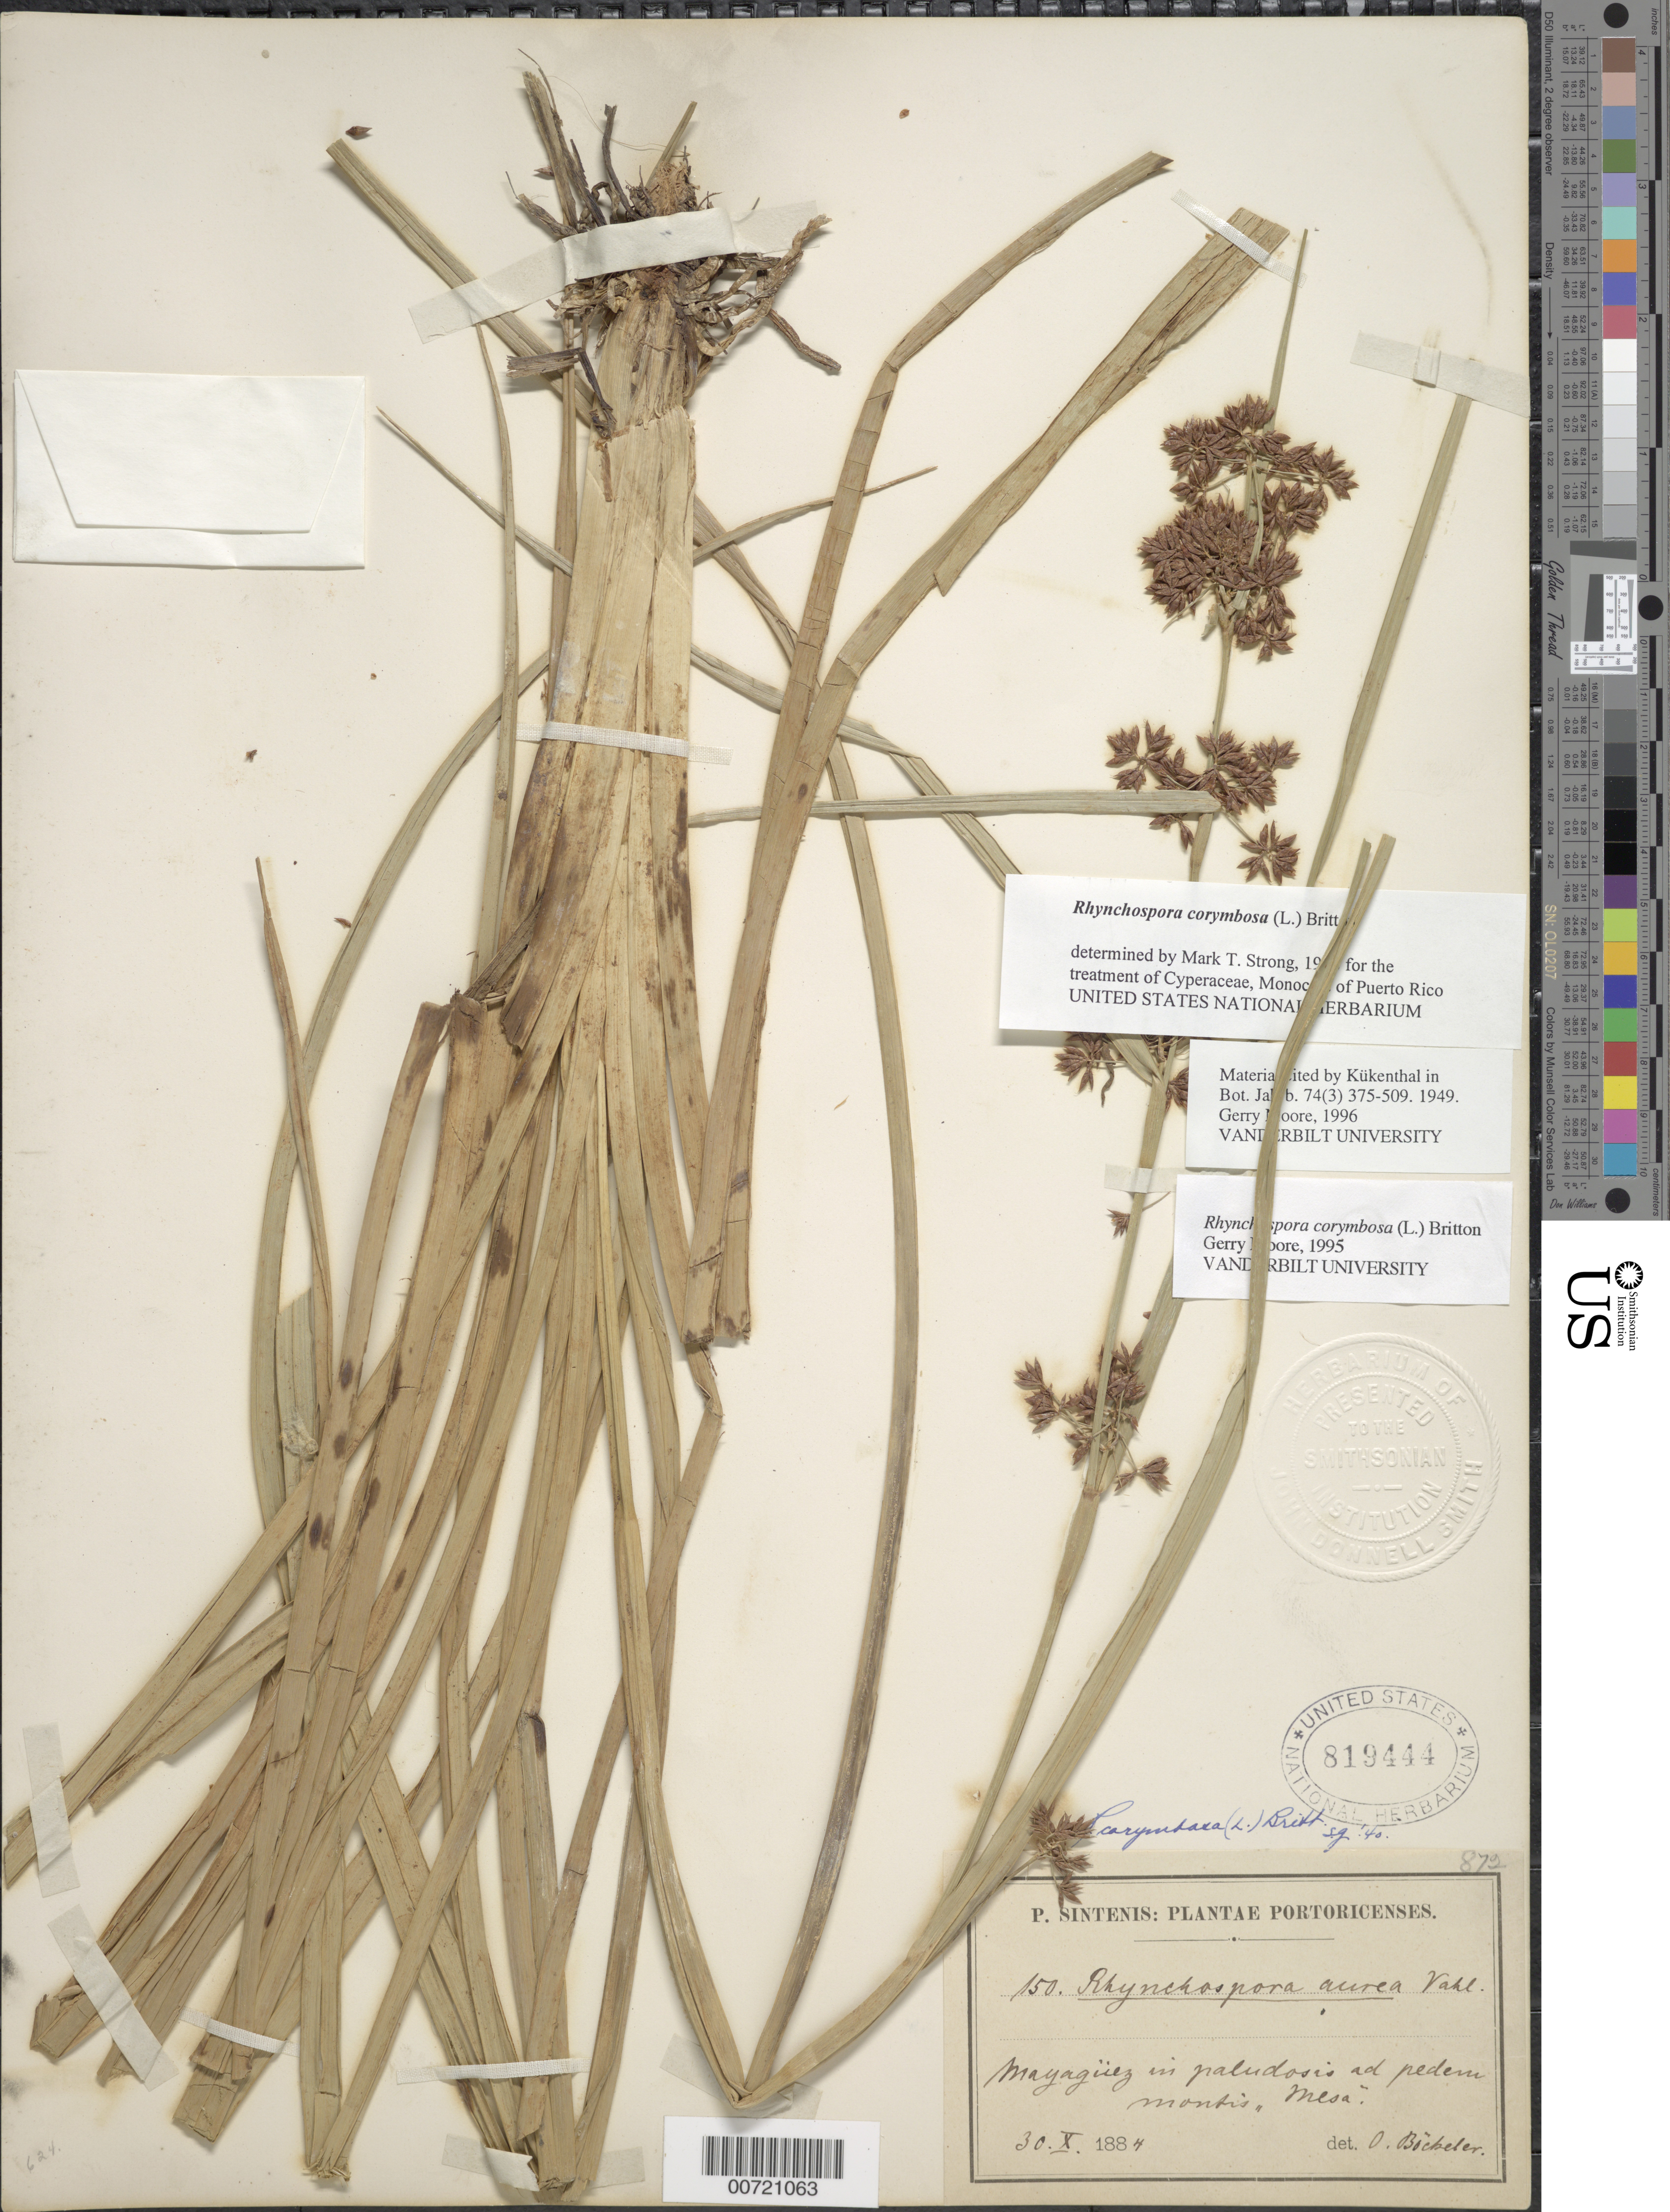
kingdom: Plantae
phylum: Tracheophyta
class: Liliopsida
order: Poales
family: Cyperaceae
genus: Rhynchospora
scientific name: Rhynchospora corymbosa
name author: (L.) Britton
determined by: Strong, M. T., (US), Smithsonian Institution - National Museum of Natural History (UNITED STATES)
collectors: P. Sintenis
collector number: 150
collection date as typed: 30 Oct 1884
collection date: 1884-10-30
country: Puerto Rico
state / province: Mayagüez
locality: Mayagüez.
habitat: In paludosis ad pedem montis Mesa.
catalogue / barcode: US 819444